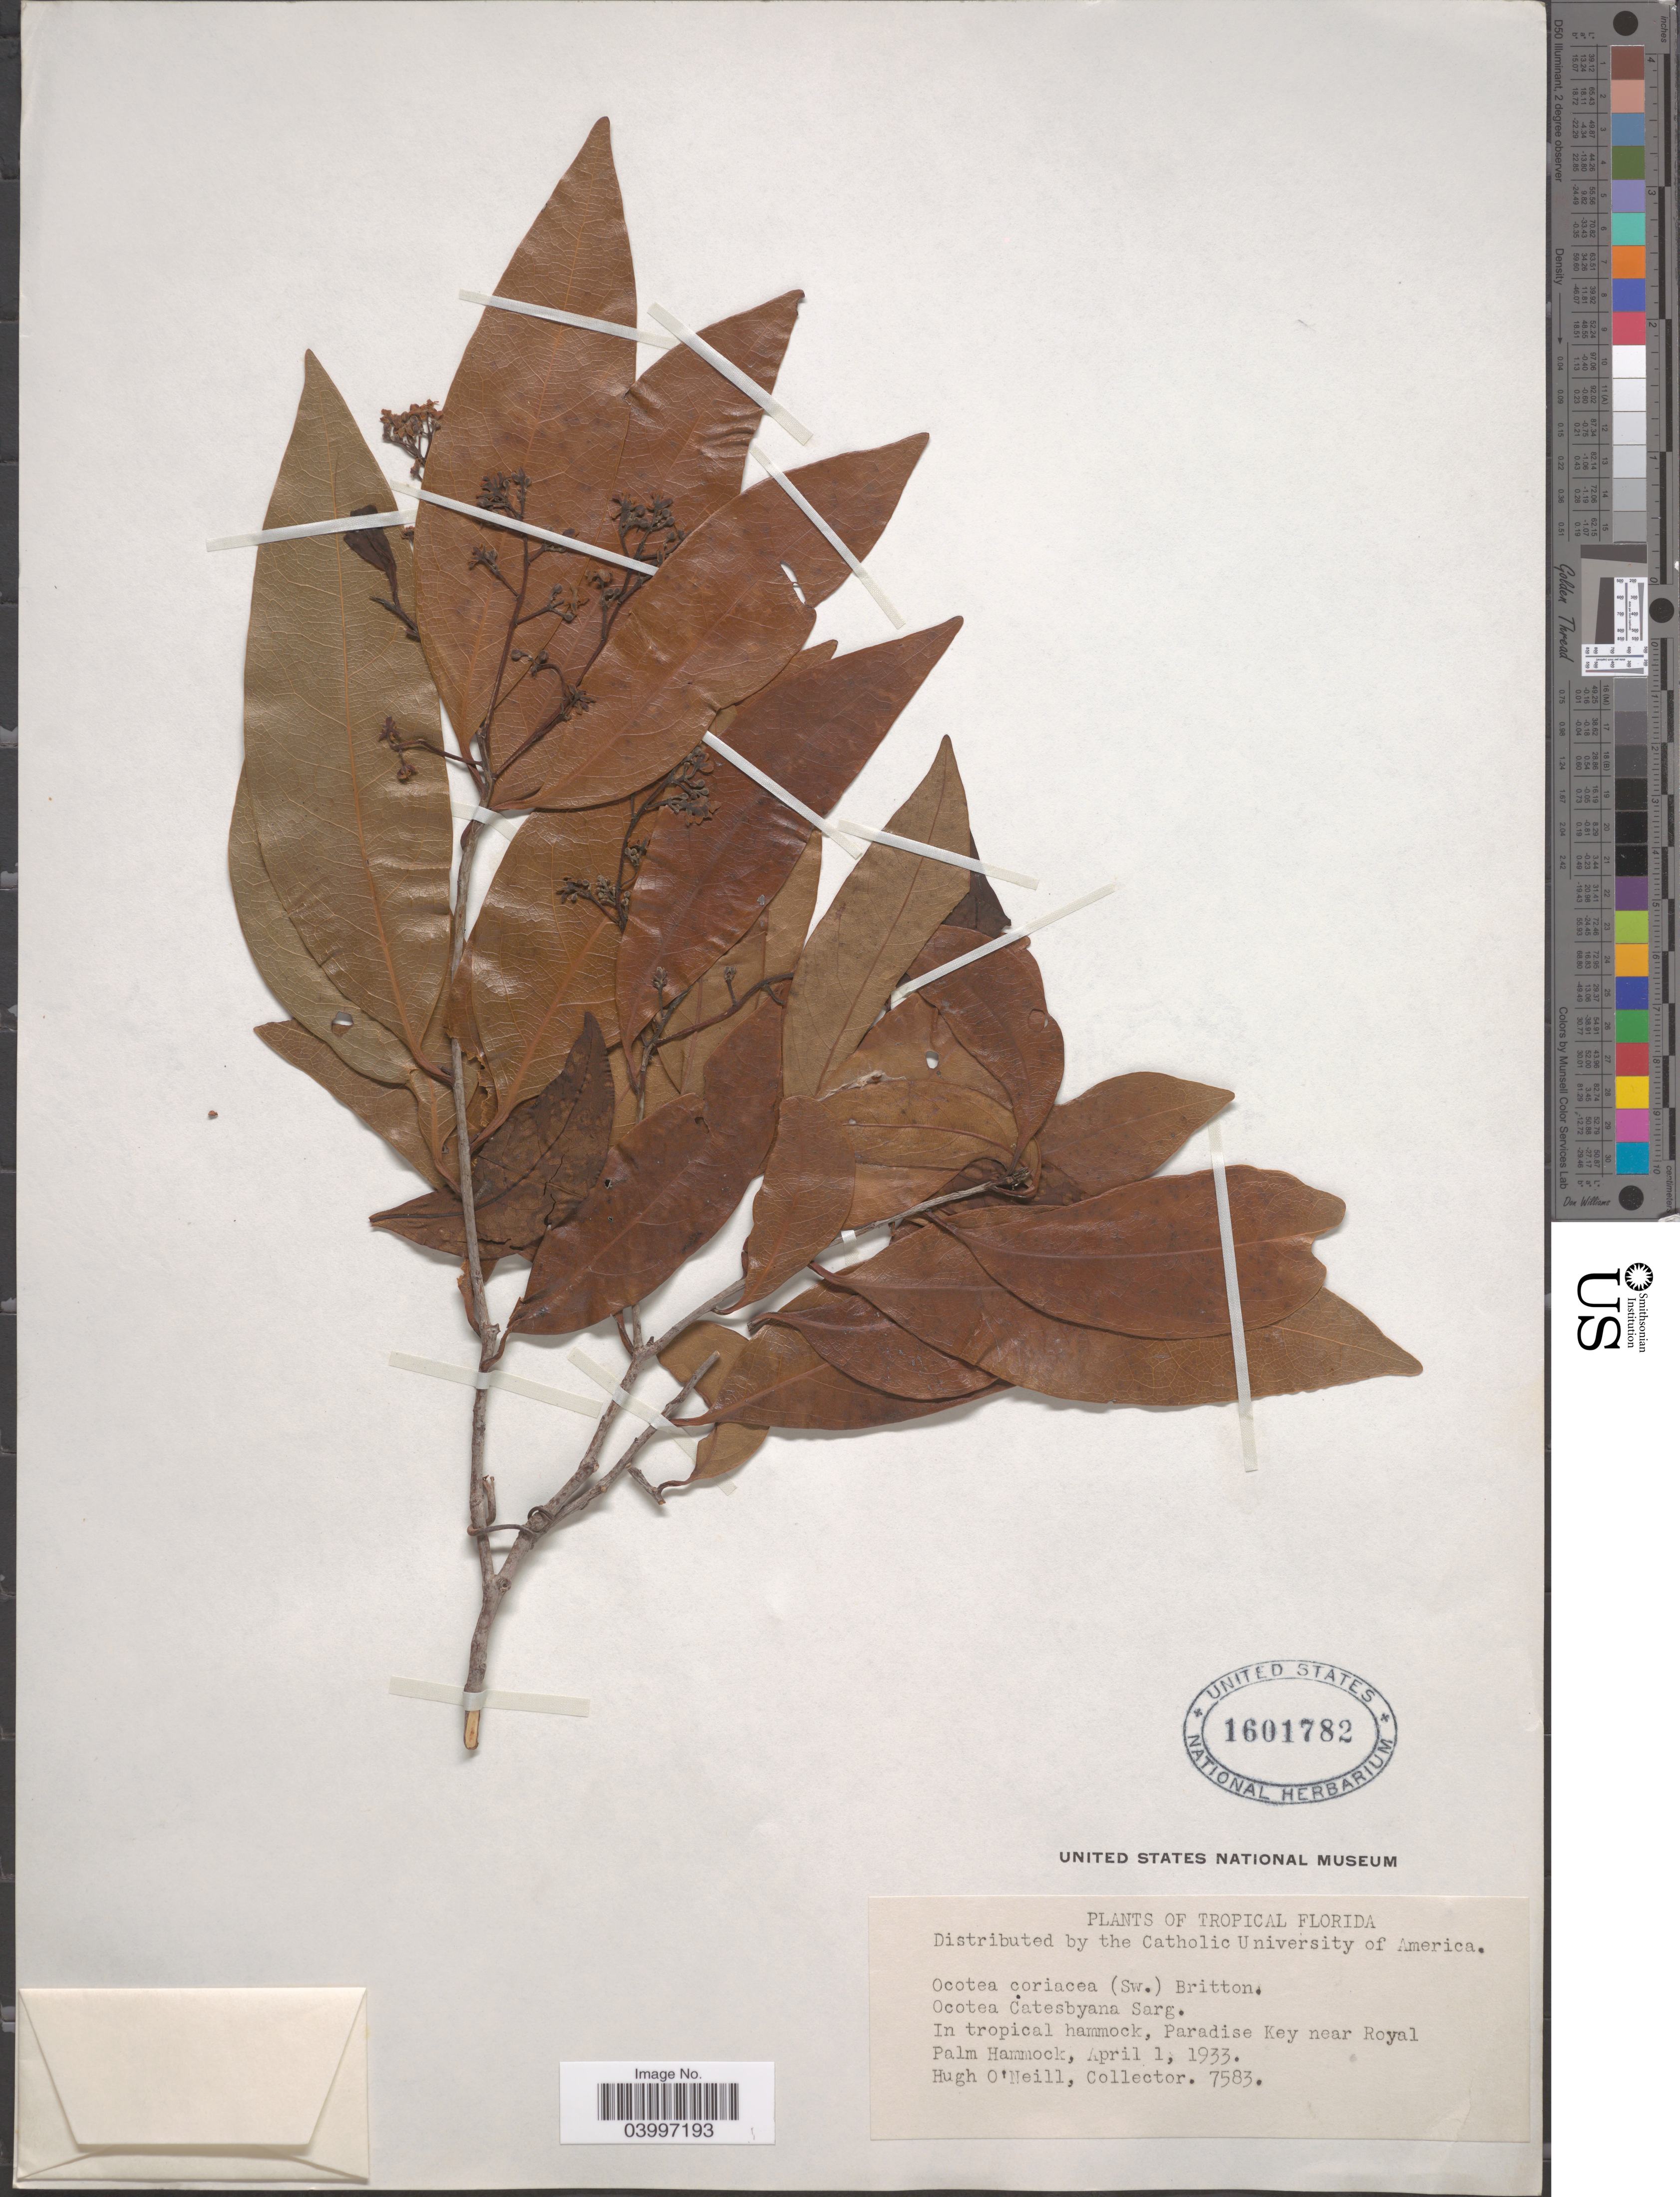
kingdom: Plantae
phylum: Tracheophyta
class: Magnoliopsida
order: Laurales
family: Lauraceae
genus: Nectandra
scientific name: Nectandra coriacea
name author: (Sw.) Griseb.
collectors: H. O'Neill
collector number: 7583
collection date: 1933-04-01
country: United States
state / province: Florida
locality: Tropical Florida. In tropical hammock, Paradise Key near Royal Palm Hammock.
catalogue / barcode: US 1601782